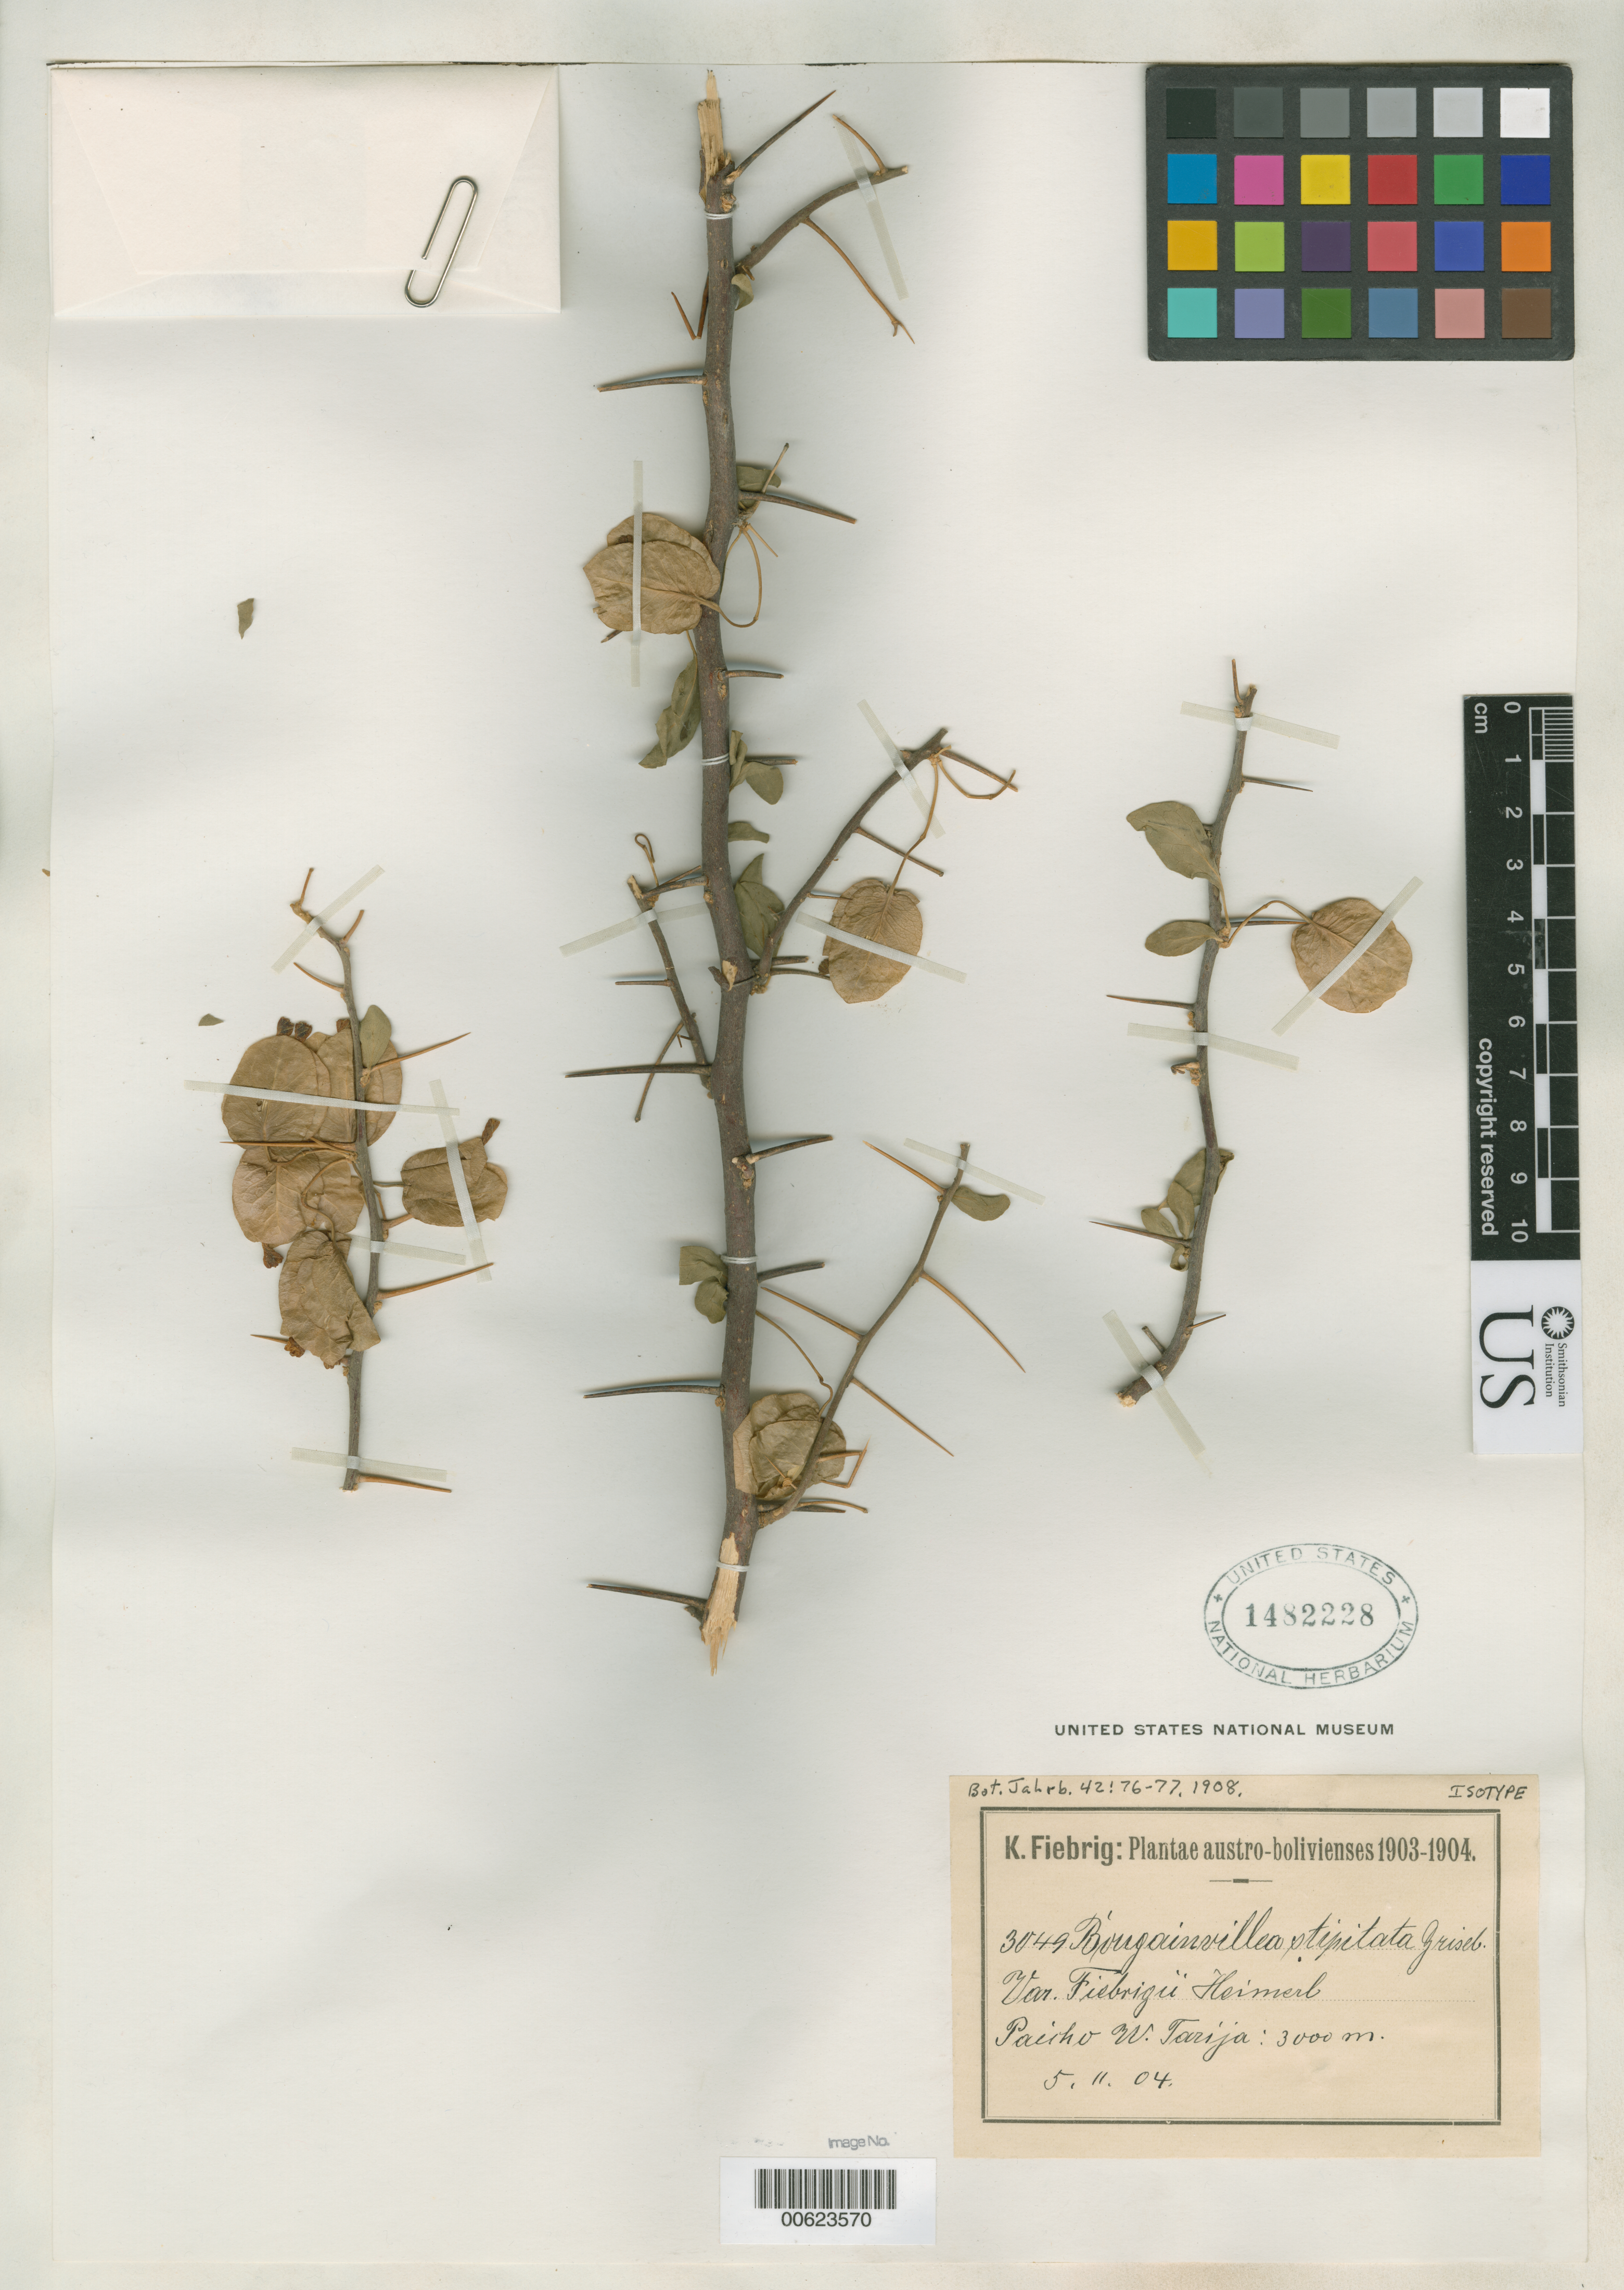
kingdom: Plantae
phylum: Tracheophyta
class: Magnoliopsida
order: Caryophyllales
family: Nyctaginaceae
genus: Bougainvillea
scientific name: Bougainvillea stipitata var. fiebrigii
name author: Heimerl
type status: Isotype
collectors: K. Fiebrig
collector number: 3049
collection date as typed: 05 Nov 1904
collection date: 1904-11-05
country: Bolivia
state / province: Tarija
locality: Paicho, W Tarija.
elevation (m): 3000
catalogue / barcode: US 1482228